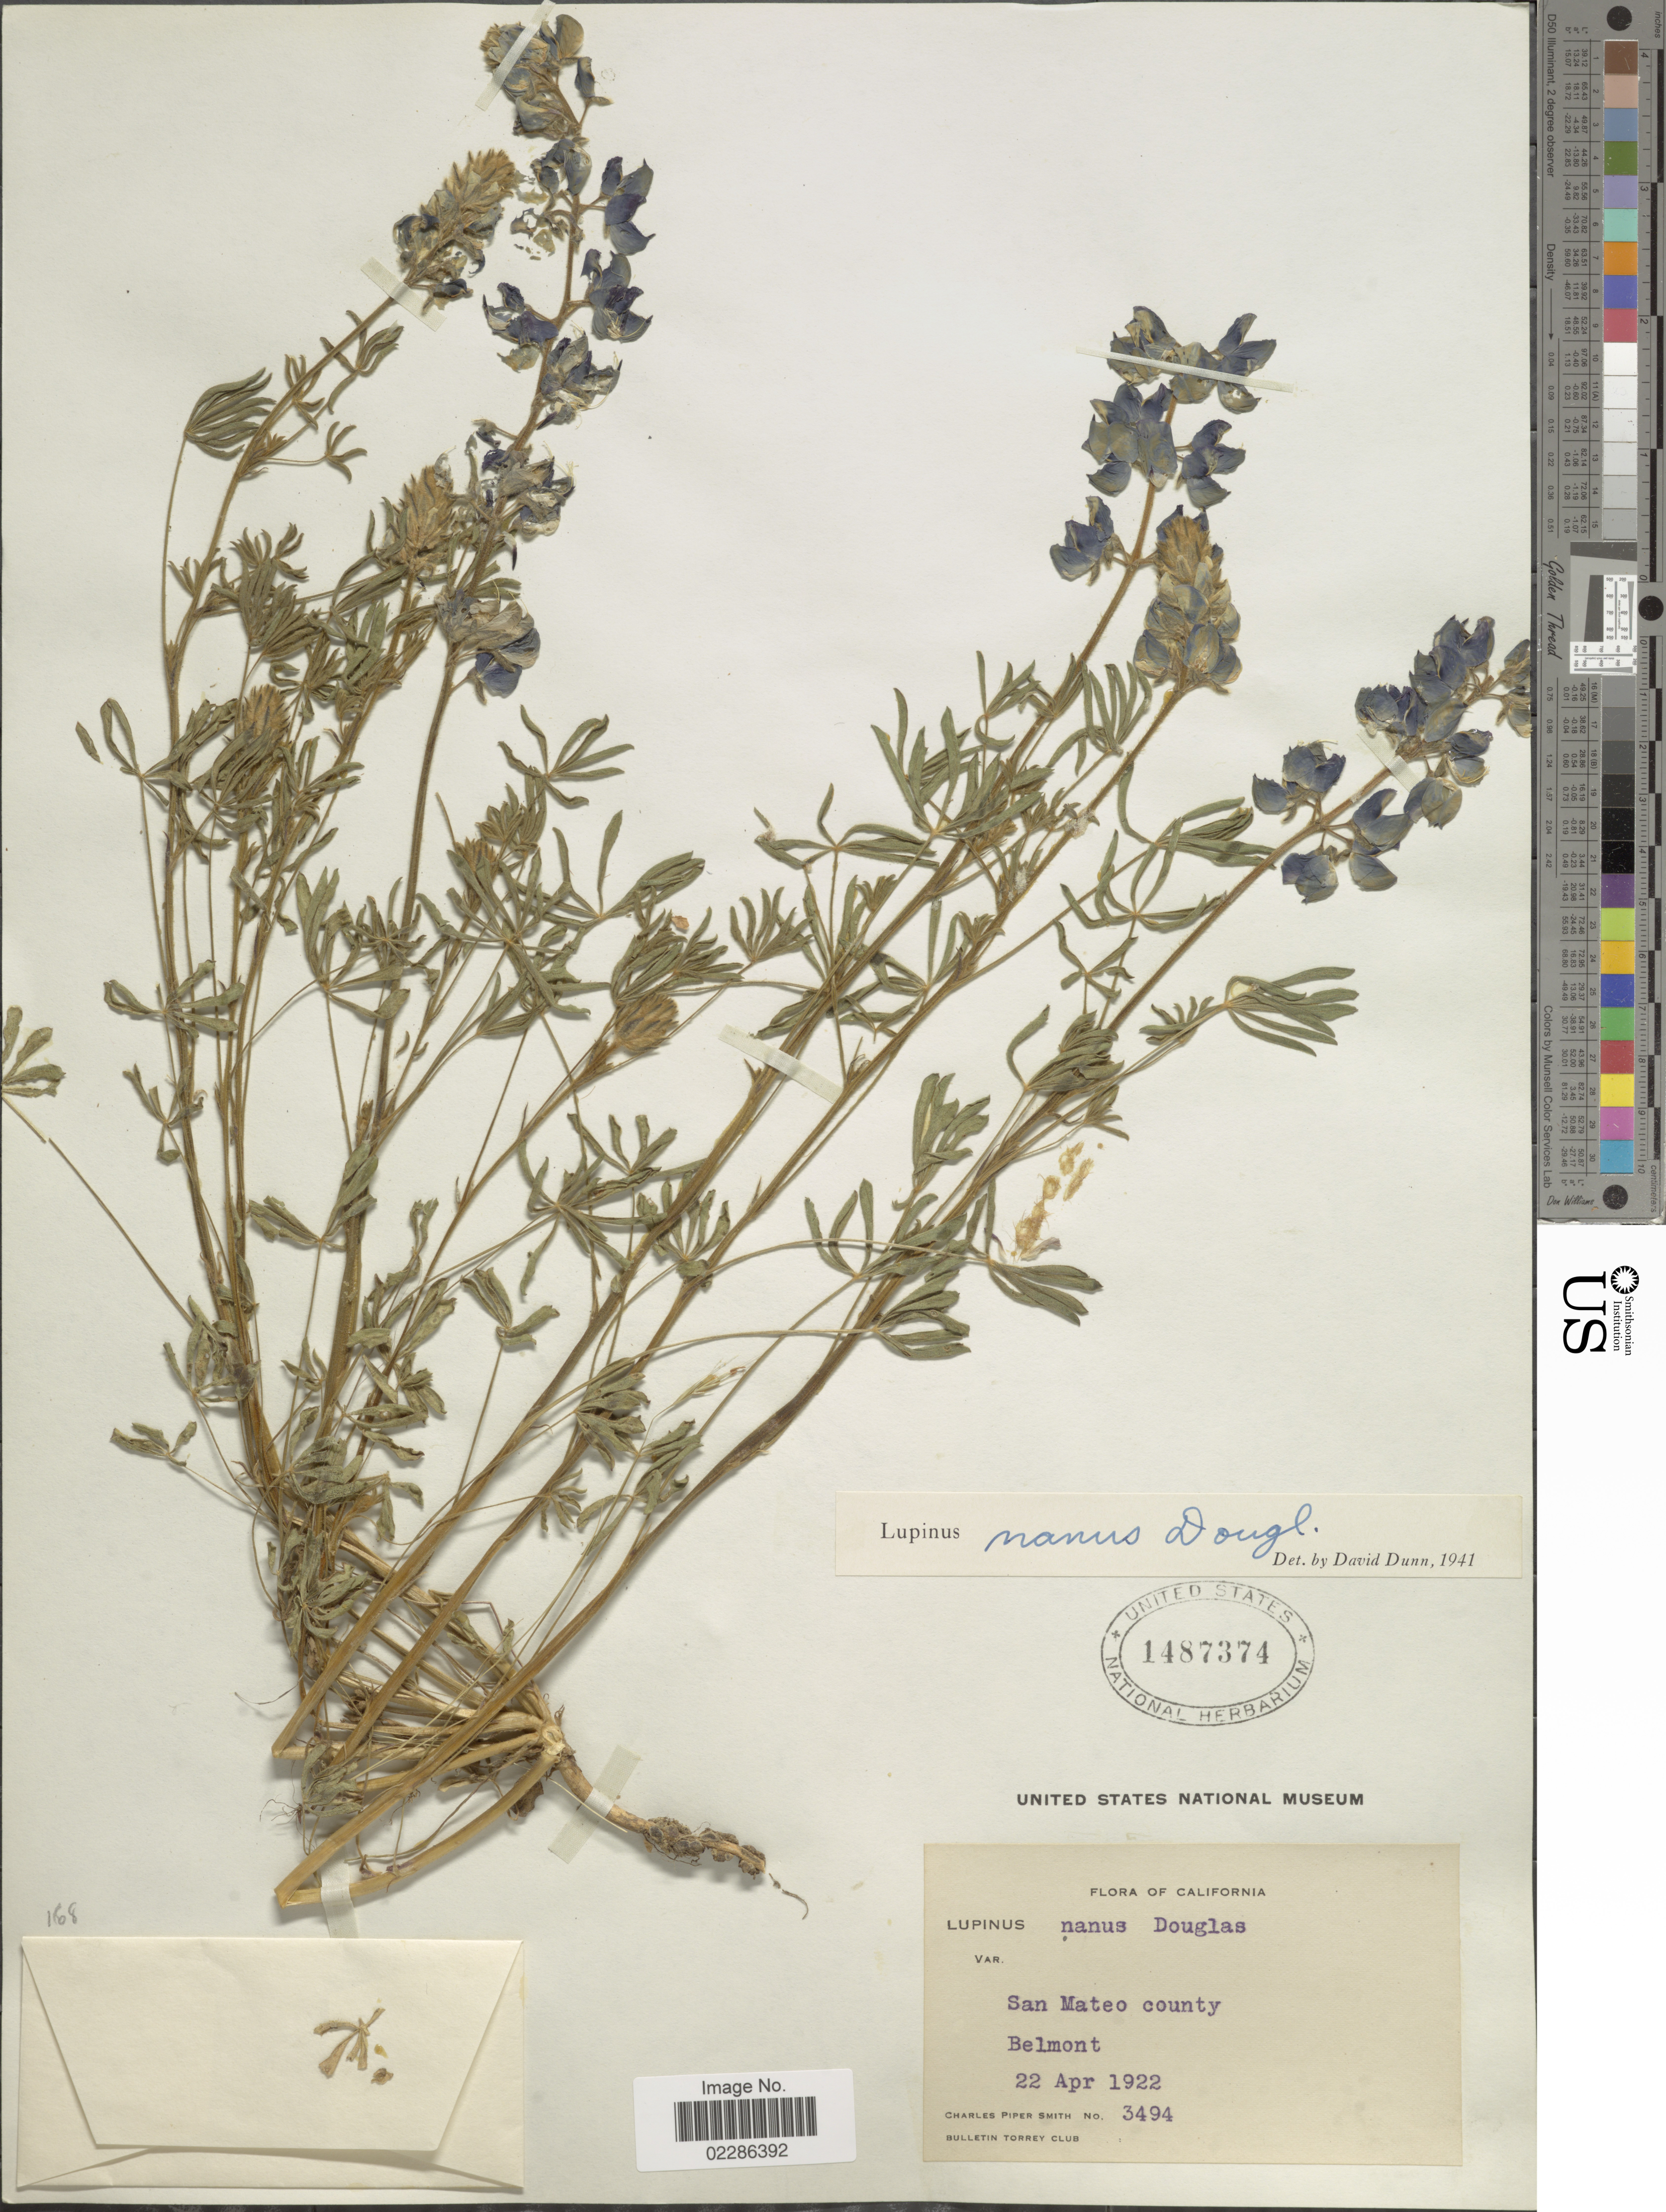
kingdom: Plantae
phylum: Tracheophyta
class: Magnoliopsida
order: Fabales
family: Fabaceae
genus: Lupinus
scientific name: Lupinus nanus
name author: Douglas ex Benth.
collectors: C. P. Smith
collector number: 3494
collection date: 1922-04-22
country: United States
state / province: California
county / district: San Mateo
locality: San Mateo county, Belmont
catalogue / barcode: US 1487374